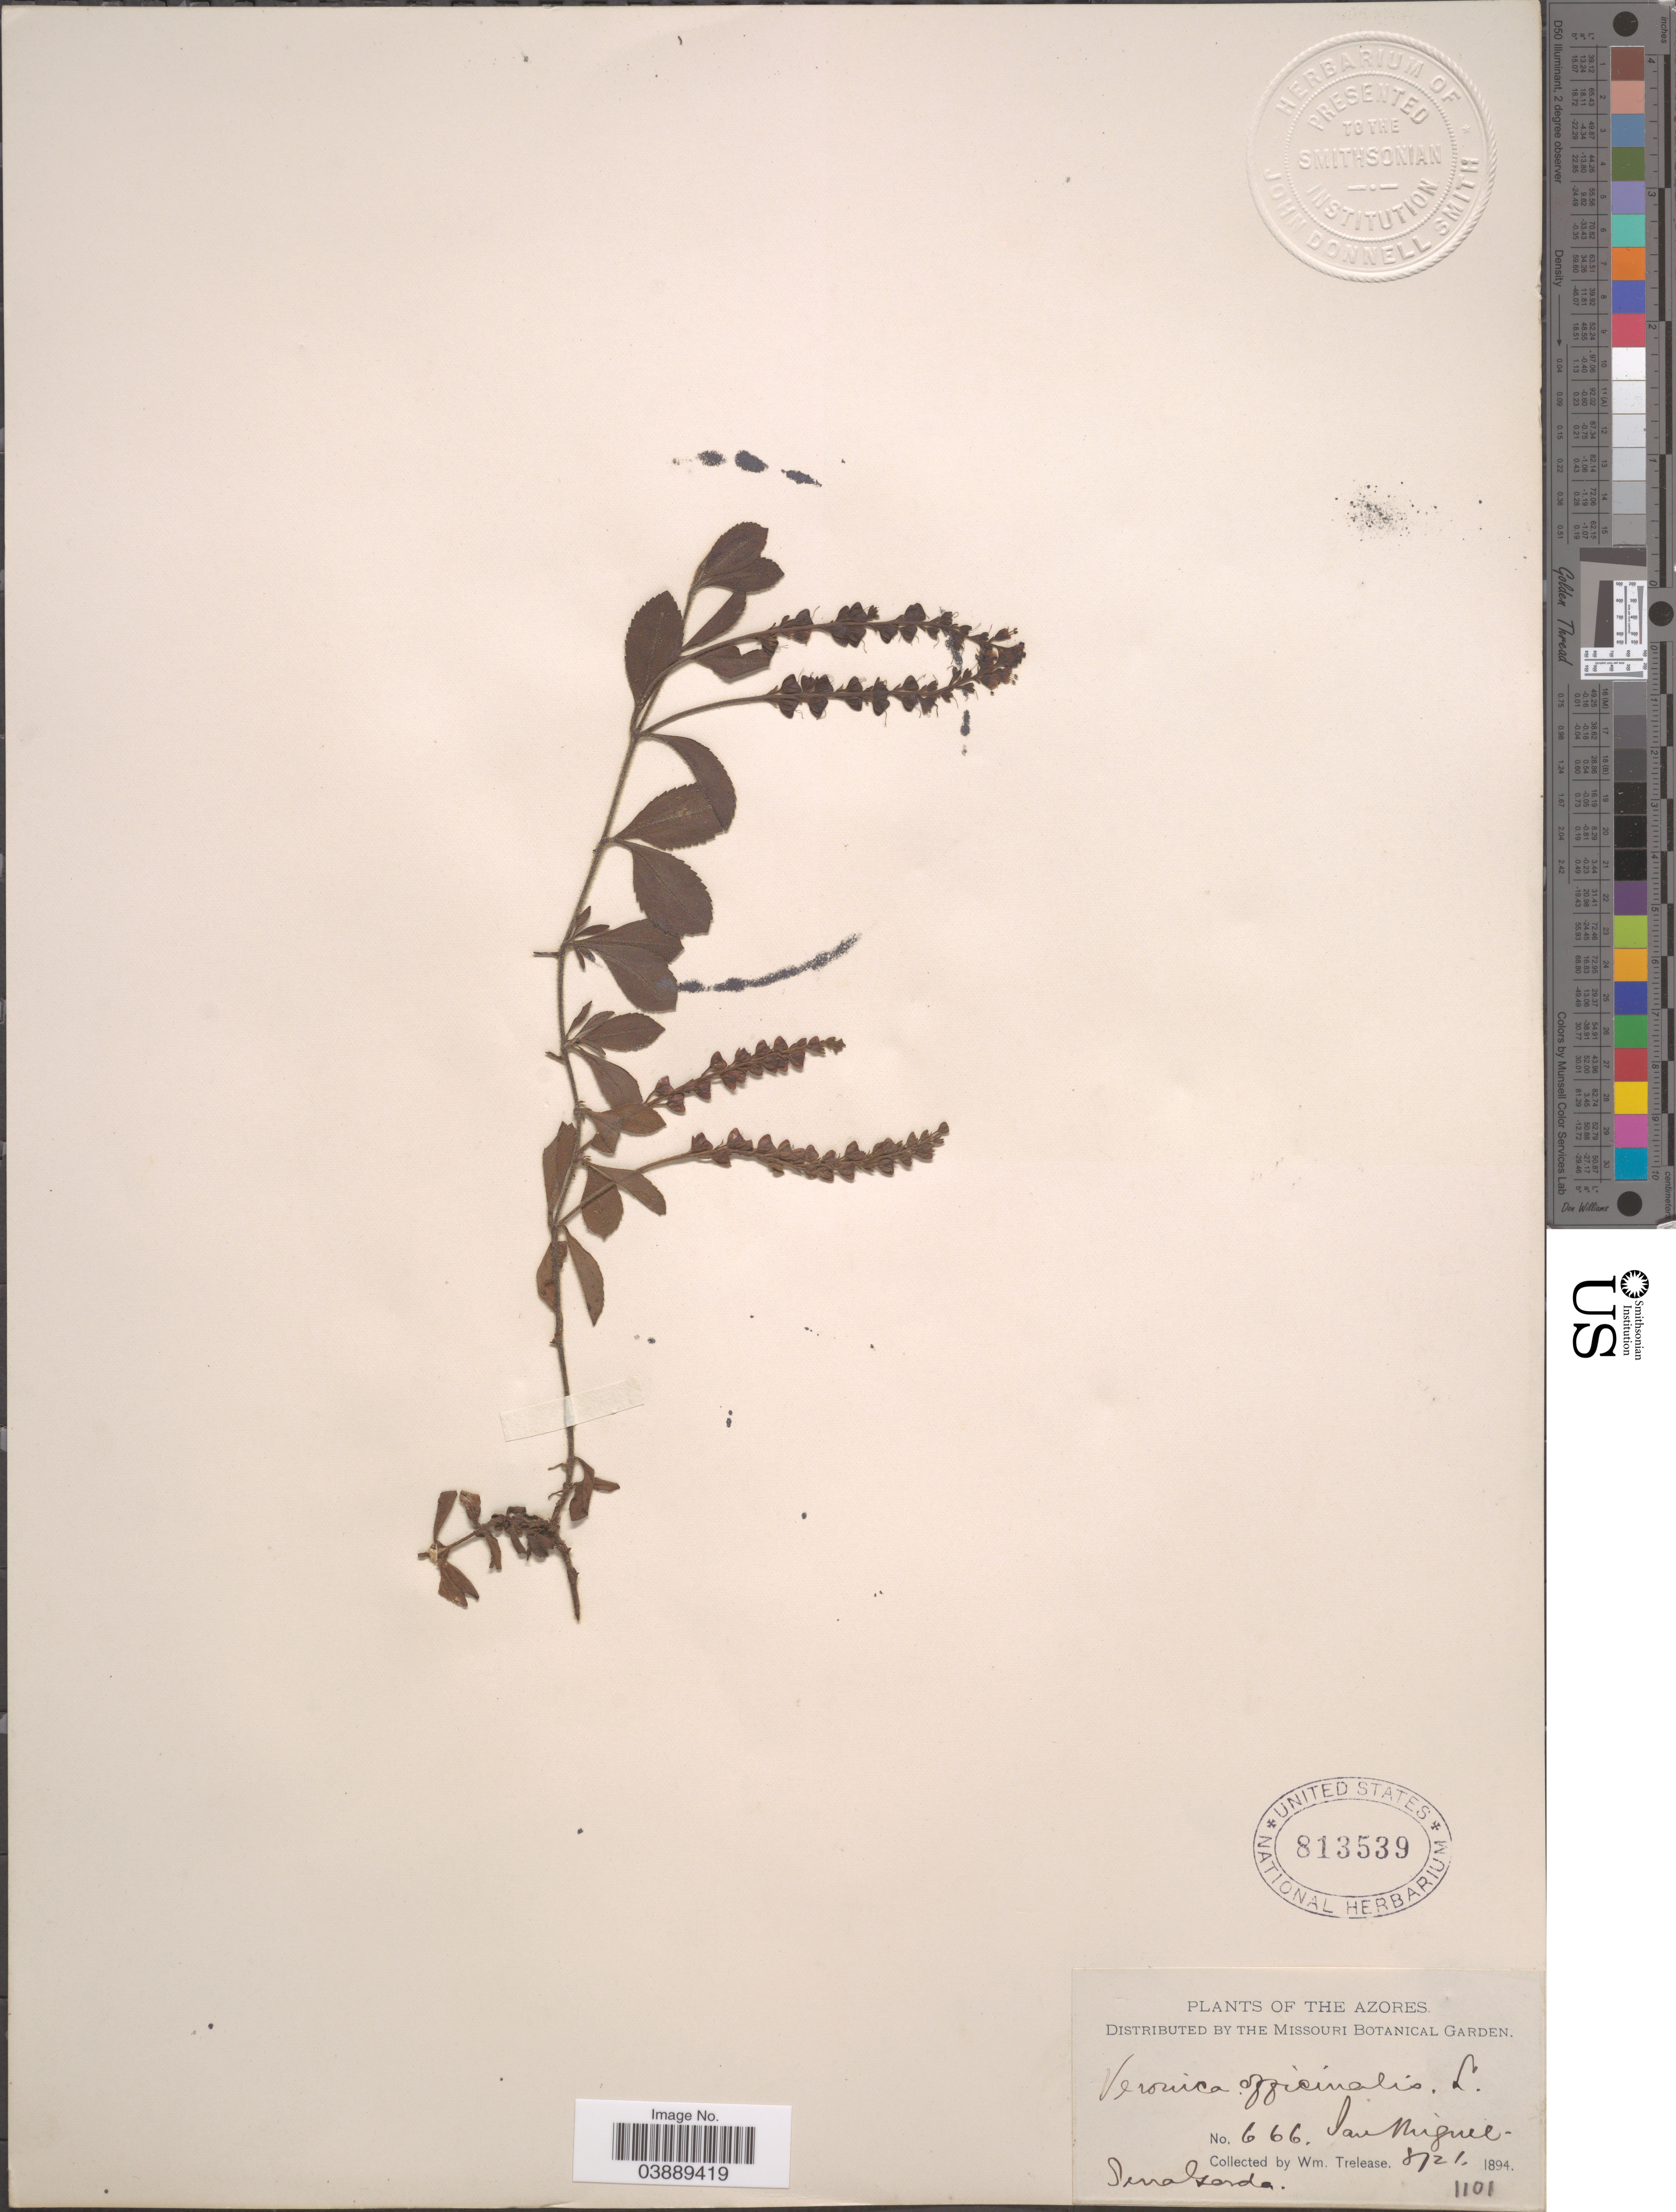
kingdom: Plantae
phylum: Tracheophyta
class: Magnoliopsida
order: Lamiales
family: Plantaginaceae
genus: Veronica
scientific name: Veronica officinalis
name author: L.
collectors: W. Trelease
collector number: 666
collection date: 1894-08-21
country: Portugal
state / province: Azores (Aut. Reg.)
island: São Miguel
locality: San Miguel. Serra Gorda.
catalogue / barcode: US 813539